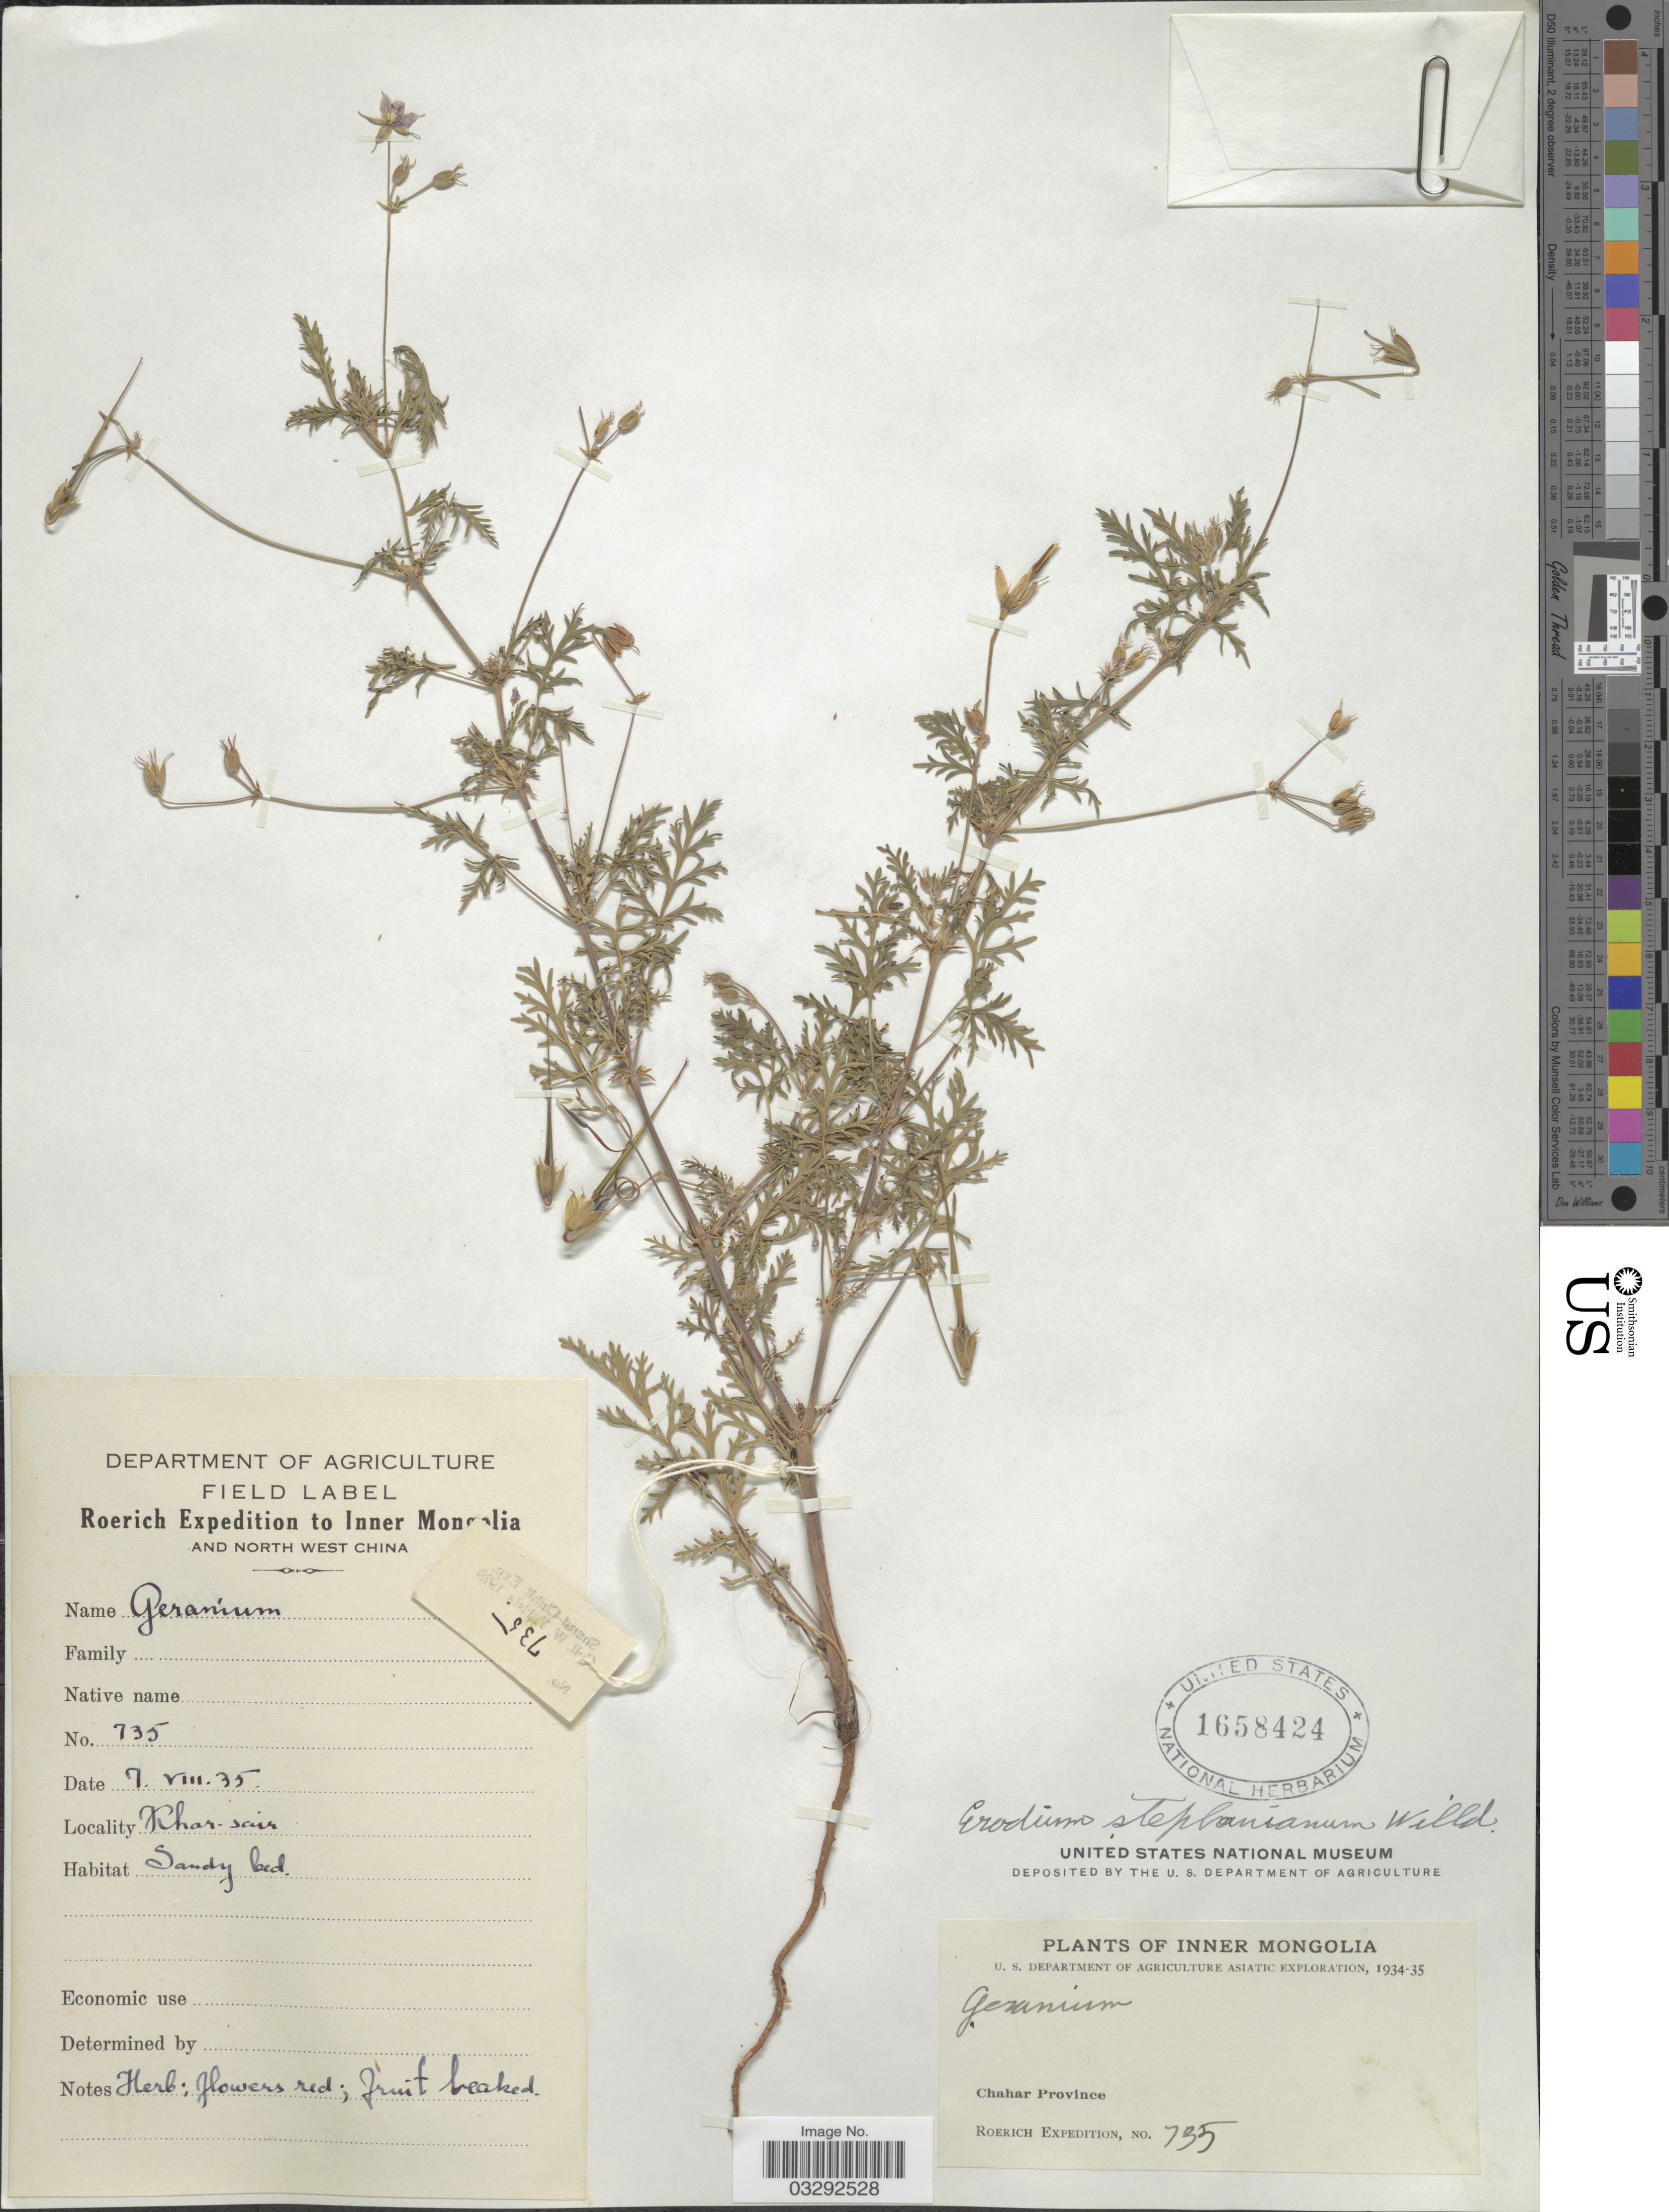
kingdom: Plantae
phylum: Tracheophyta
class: Magnoliopsida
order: Geraniales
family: Geraniaceae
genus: Erodium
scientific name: Erodium stephanianum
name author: Willd.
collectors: Roerich Expedition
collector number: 735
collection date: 1935-08-07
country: China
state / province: Nei Monggol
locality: Inner Mongolia and North West China. Khar-sair. Chahar Province.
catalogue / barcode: US 1658424